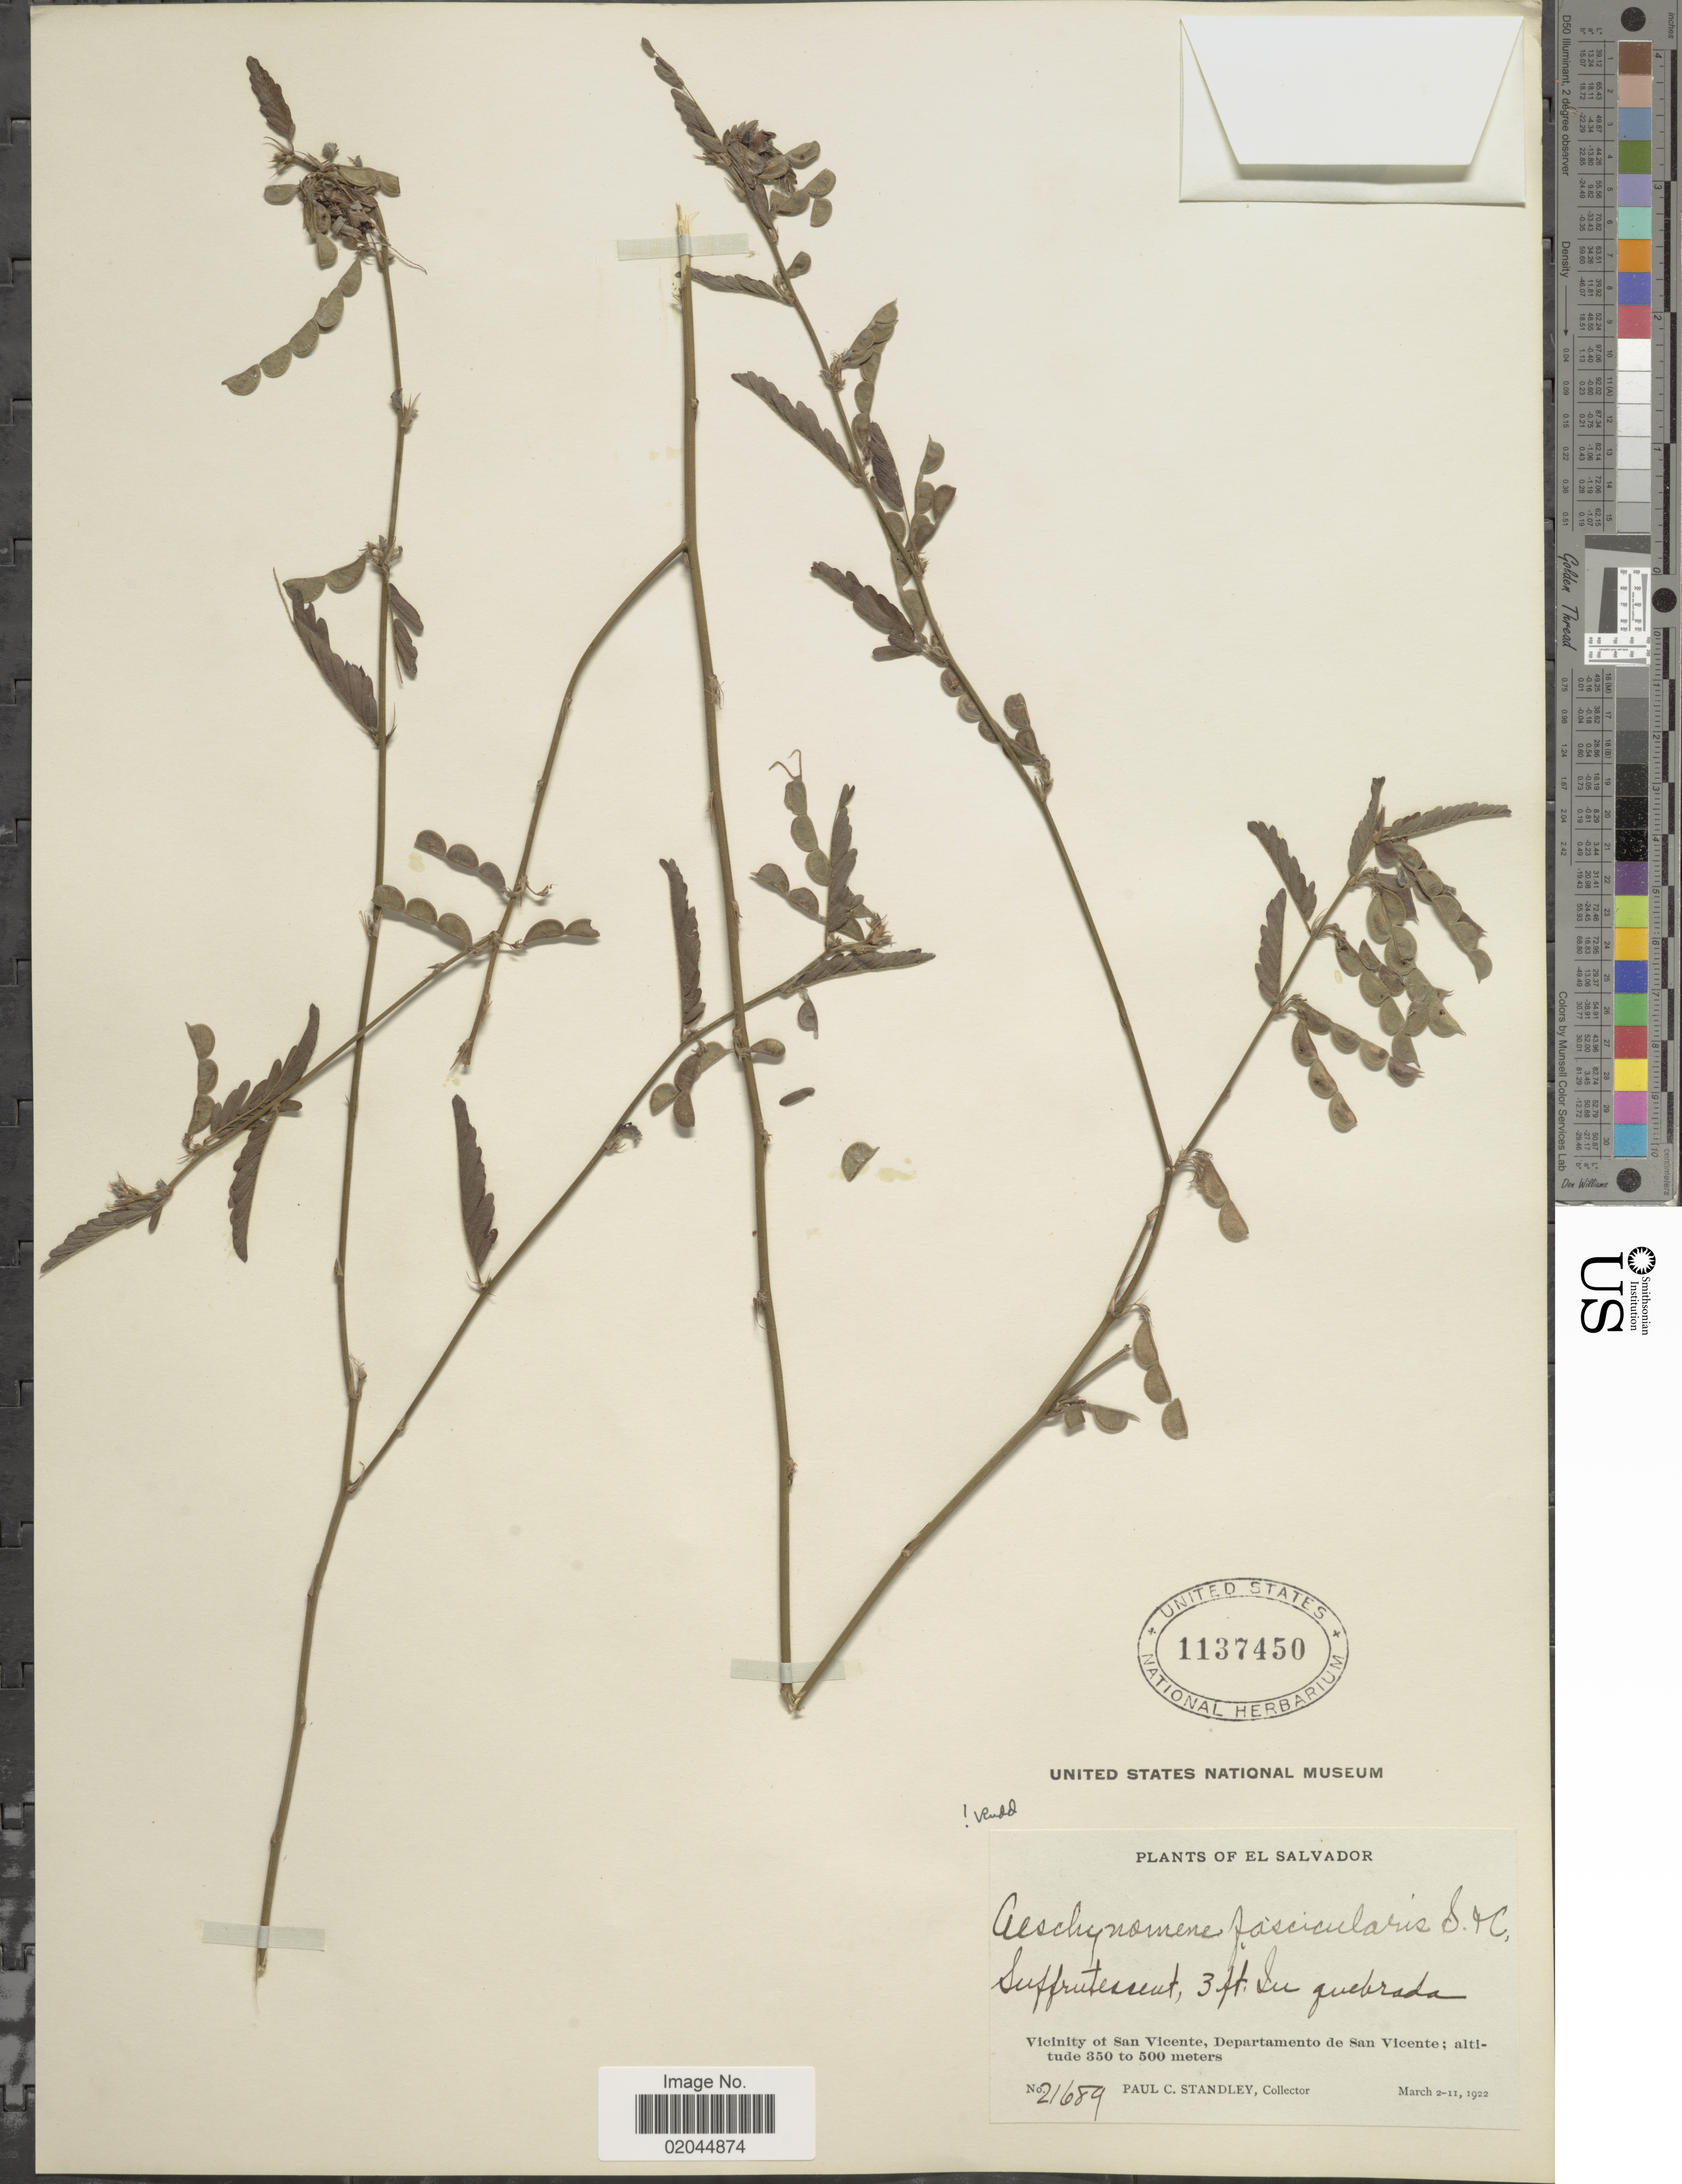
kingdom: Plantae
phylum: Tracheophyta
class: Magnoliopsida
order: Fabales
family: Fabaceae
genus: Aeschynomene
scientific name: Aeschynomene fascicularis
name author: Schltdl. & Cham.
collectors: P. C. Standley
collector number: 21689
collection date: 1922-03-02/1922-03-11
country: El Salvador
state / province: San Vincente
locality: Vicinity of San Vicente, Departamento de San Vicente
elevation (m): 350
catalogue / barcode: US 1137450